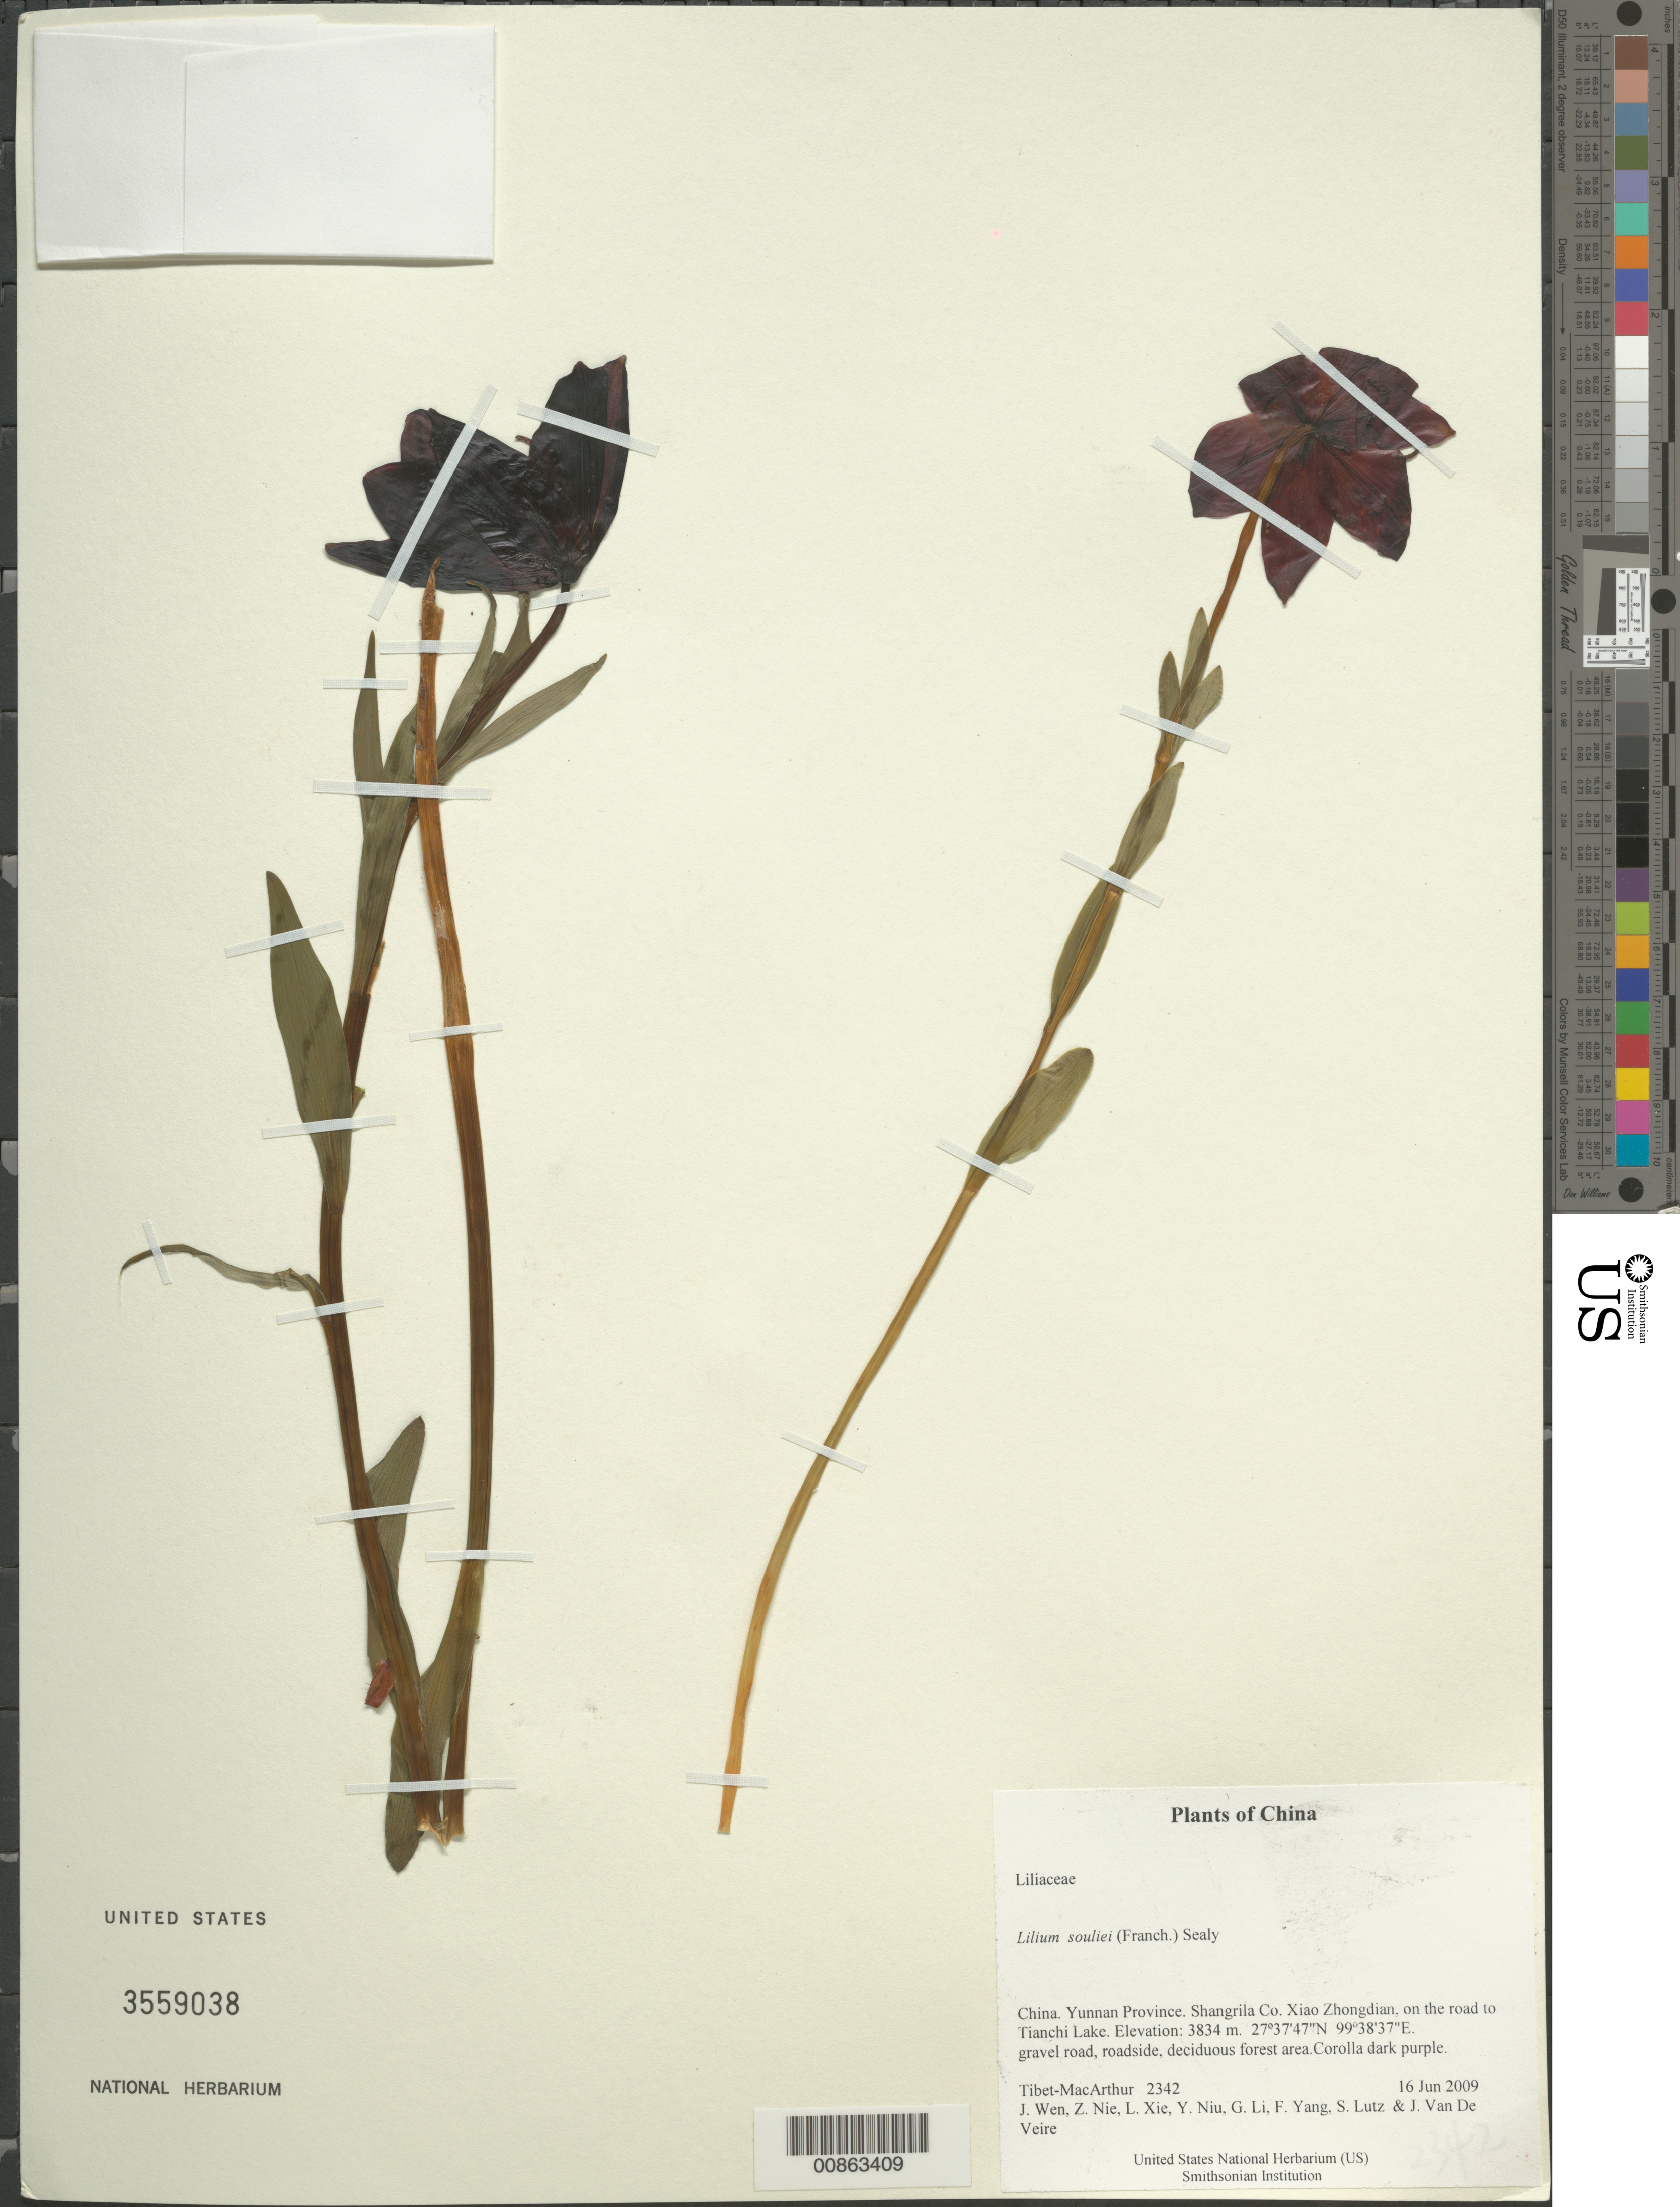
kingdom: Plantae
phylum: Tracheophyta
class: Liliopsida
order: Liliales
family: Liliaceae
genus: Lilium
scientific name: Lilium souliei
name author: (Franch.) Sealy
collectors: Tibet-MacArthur, J. Wen, Z. Nie, L. Xie, Y. Niu, G. Li, F. Yang, S. Lutz & J. Van De Veire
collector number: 2342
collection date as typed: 16 Jun 2009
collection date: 2009-06-16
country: China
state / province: Yunnan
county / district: Shangrila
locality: Xiao Zhongdian, on the road to Tianchi Lake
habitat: gravel road, roadside, deciduous forest area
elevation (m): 3834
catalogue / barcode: US 3559038